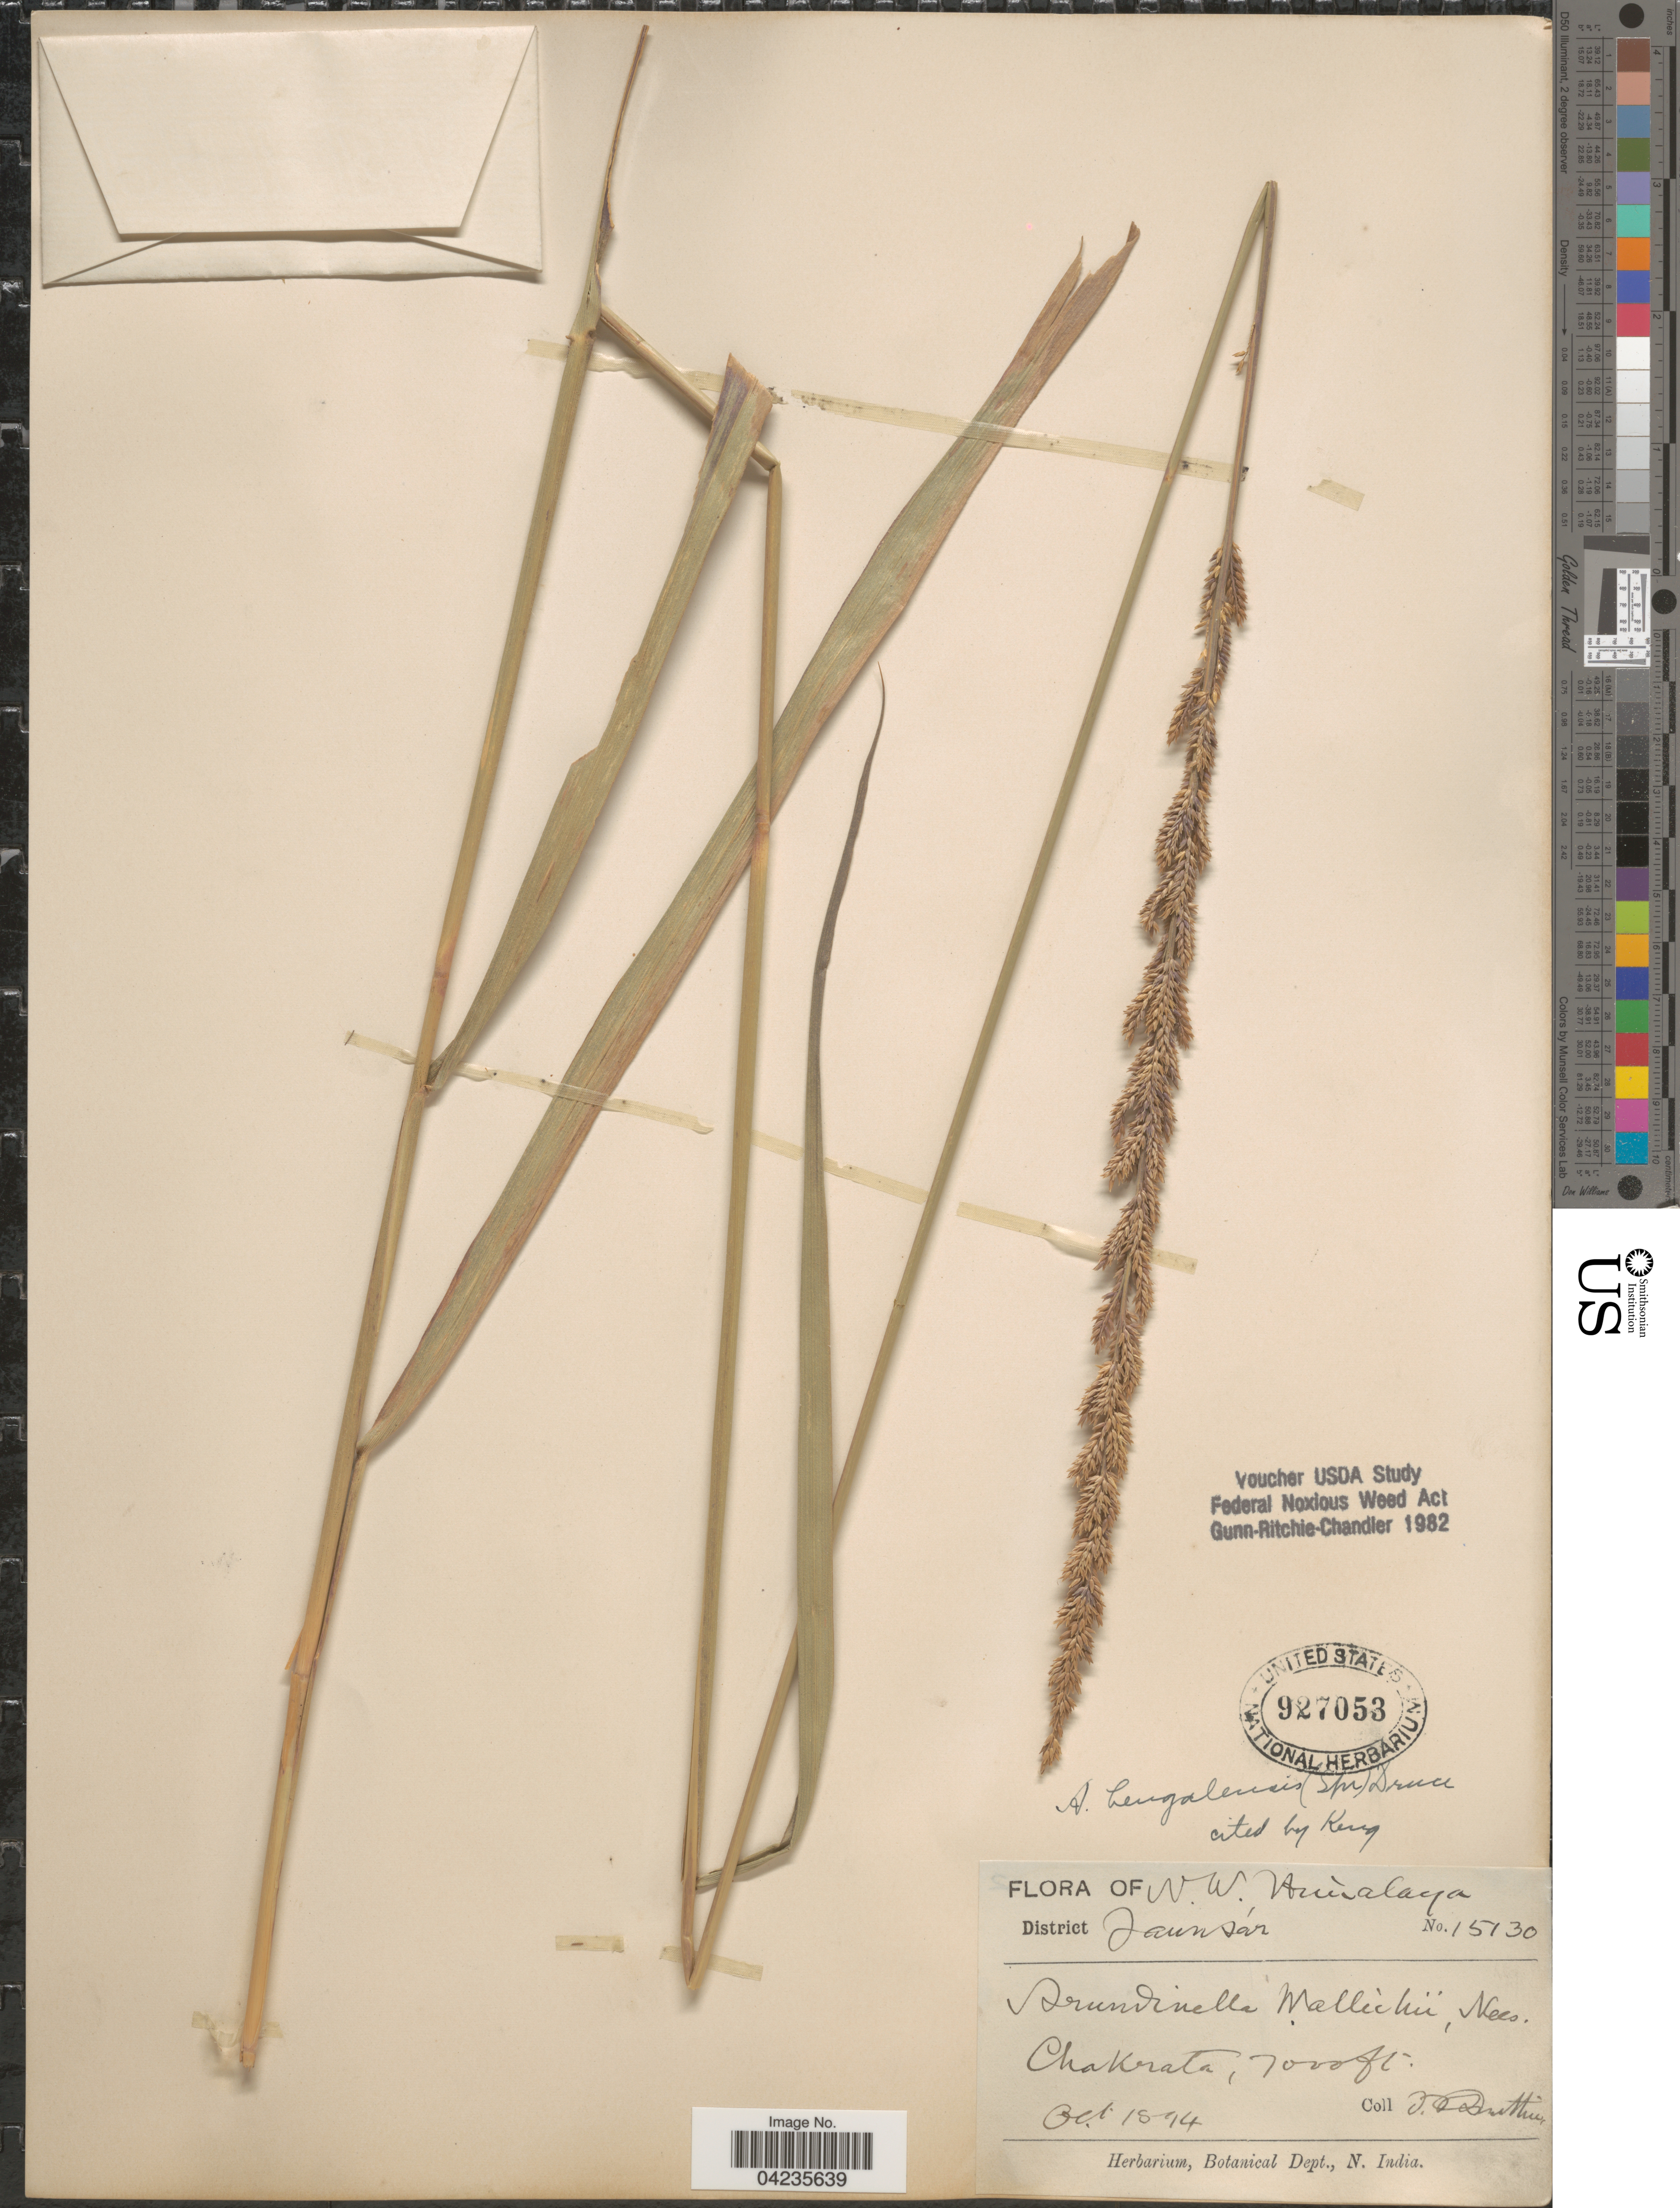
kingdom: Plantae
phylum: Tracheophyta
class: Liliopsida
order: Poales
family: Poaceae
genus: Arundinella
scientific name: Arundinella bengalensis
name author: (Spreng.) Druce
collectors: J. F. Duthie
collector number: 15130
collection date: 1894-10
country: India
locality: N. W. Himalaya. District Jaunsár. Chakrata.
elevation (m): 2134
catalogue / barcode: US 927053